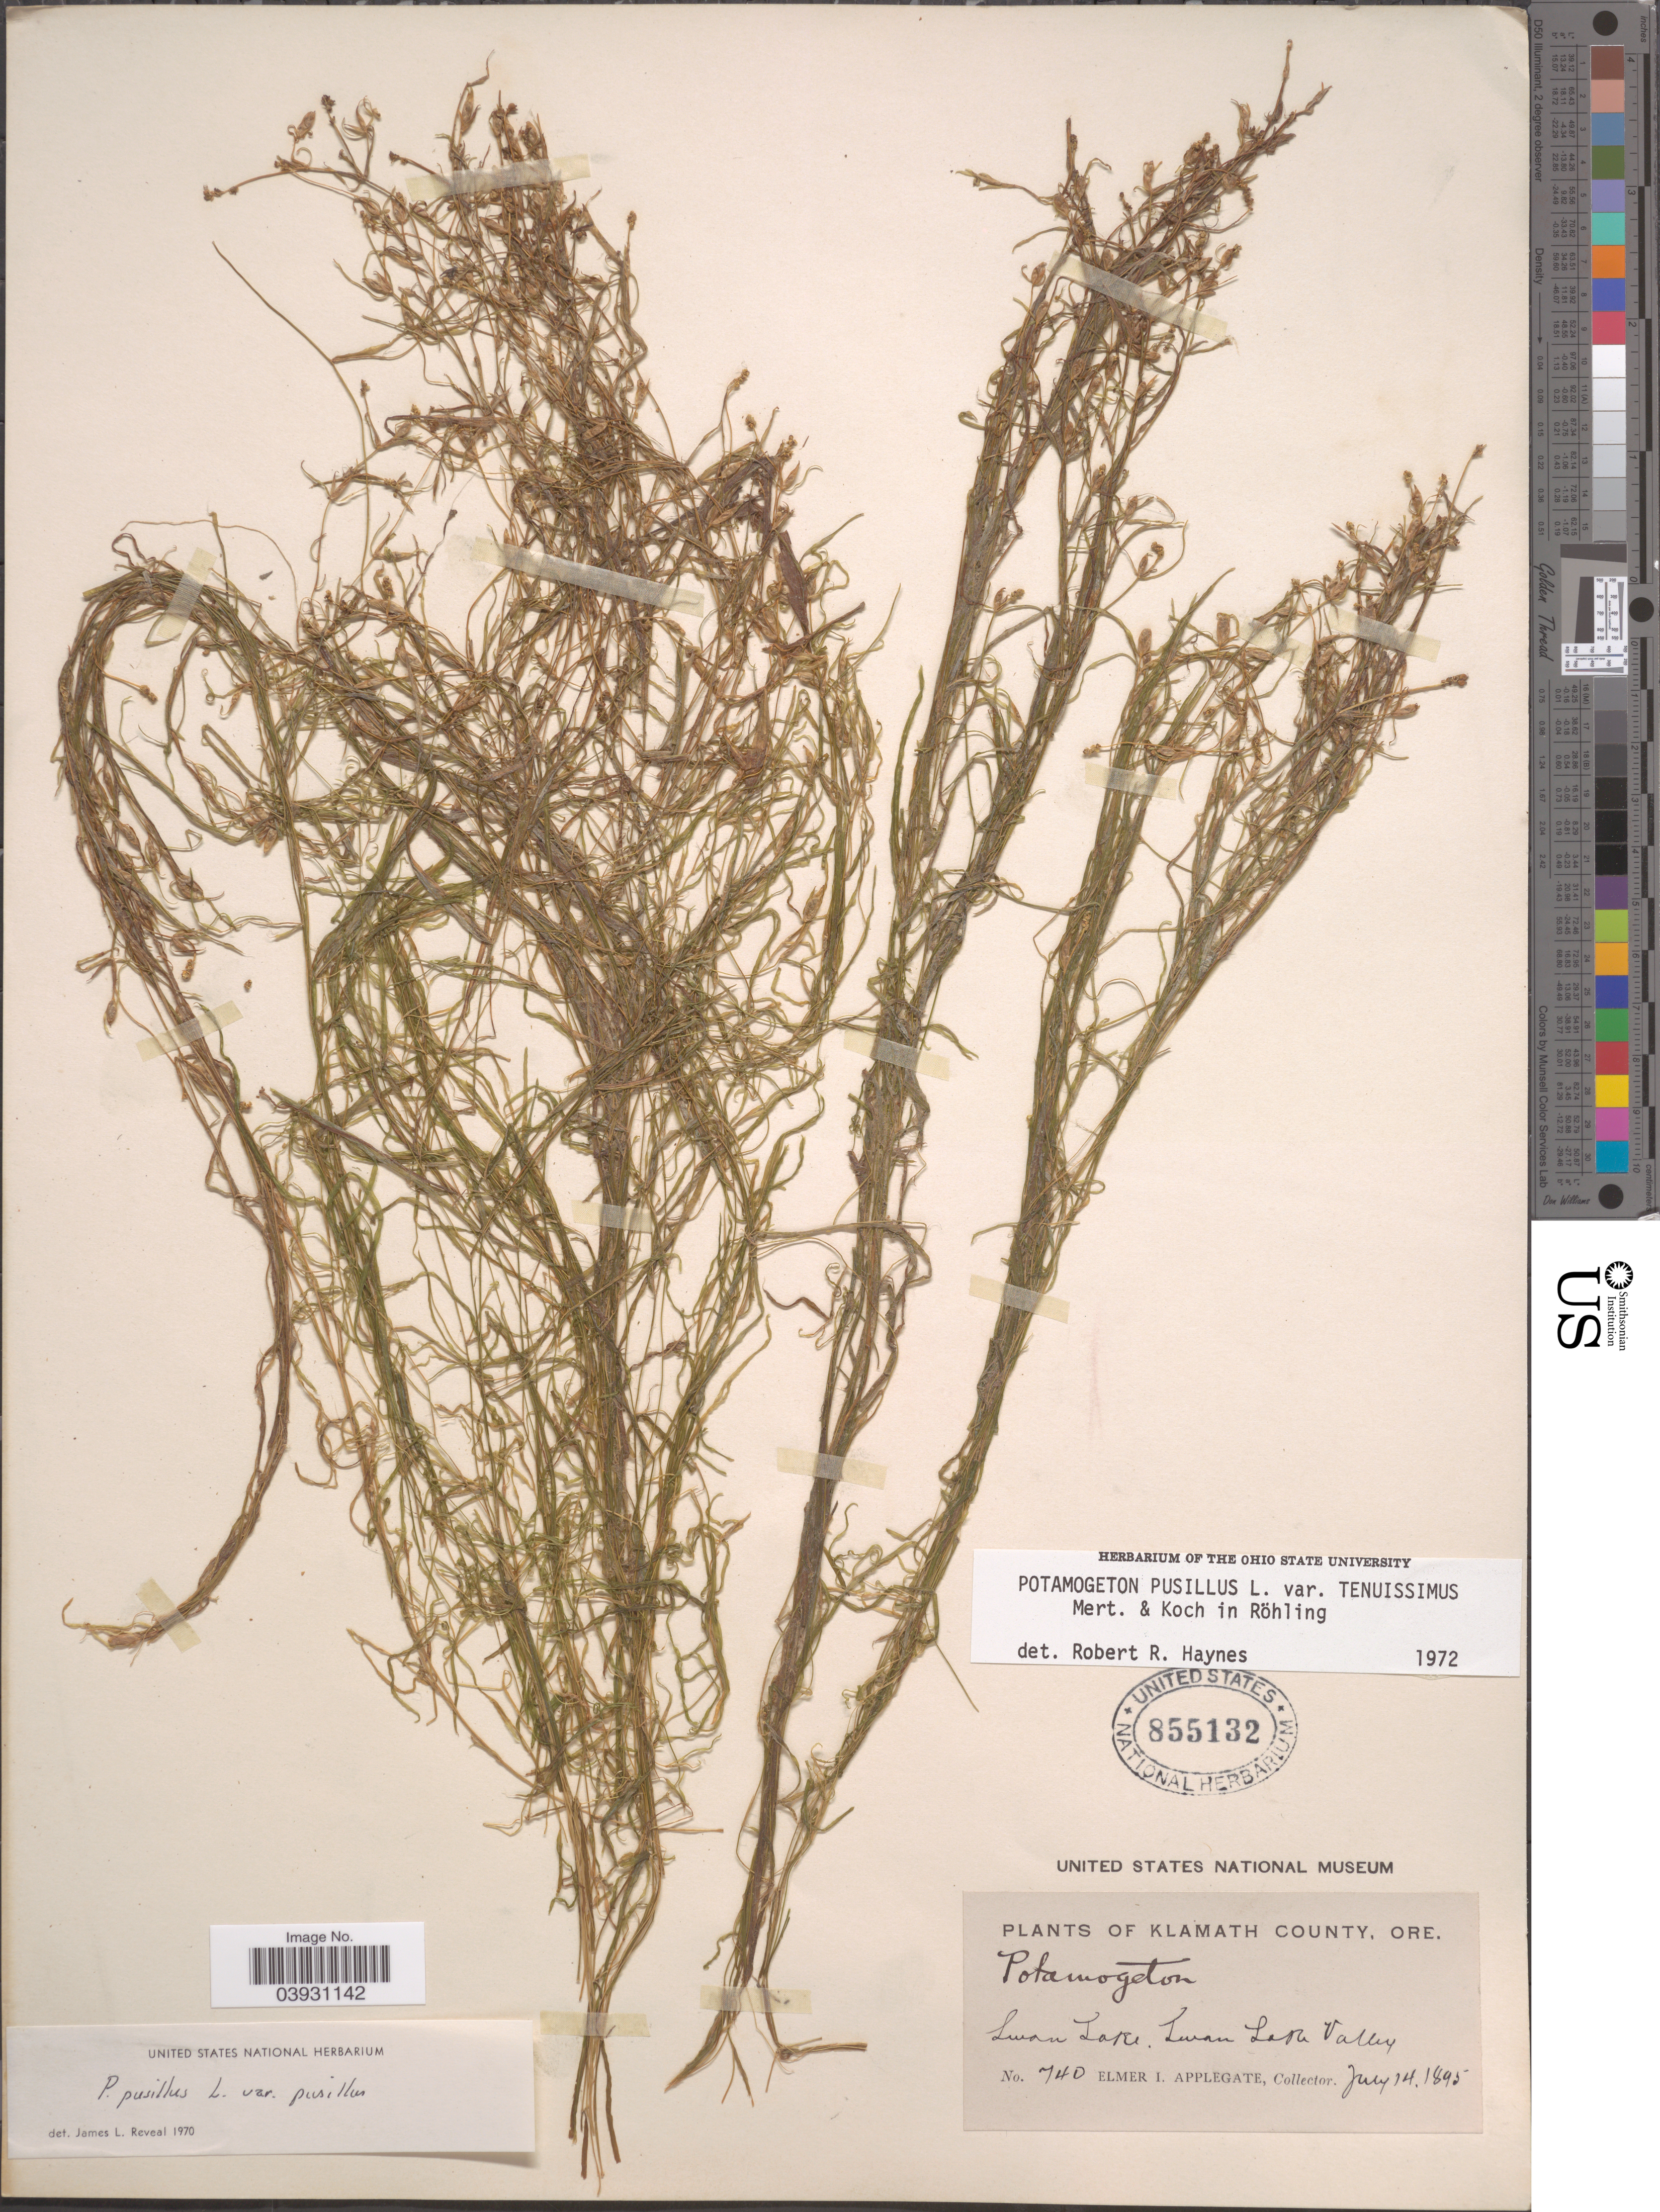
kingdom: Plantae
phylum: Tracheophyta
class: Liliopsida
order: Alismatales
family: Potamogetonaceae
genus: Potamogeton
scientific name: Potamogeton pusillus subsp. tenuissimus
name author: Mert. & W.D.J. Koch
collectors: E. I. Applegate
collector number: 740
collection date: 1895-07-14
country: United States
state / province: Oregon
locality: Klamath County. Swan Lake. Swan Lake Valley.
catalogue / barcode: US 855132